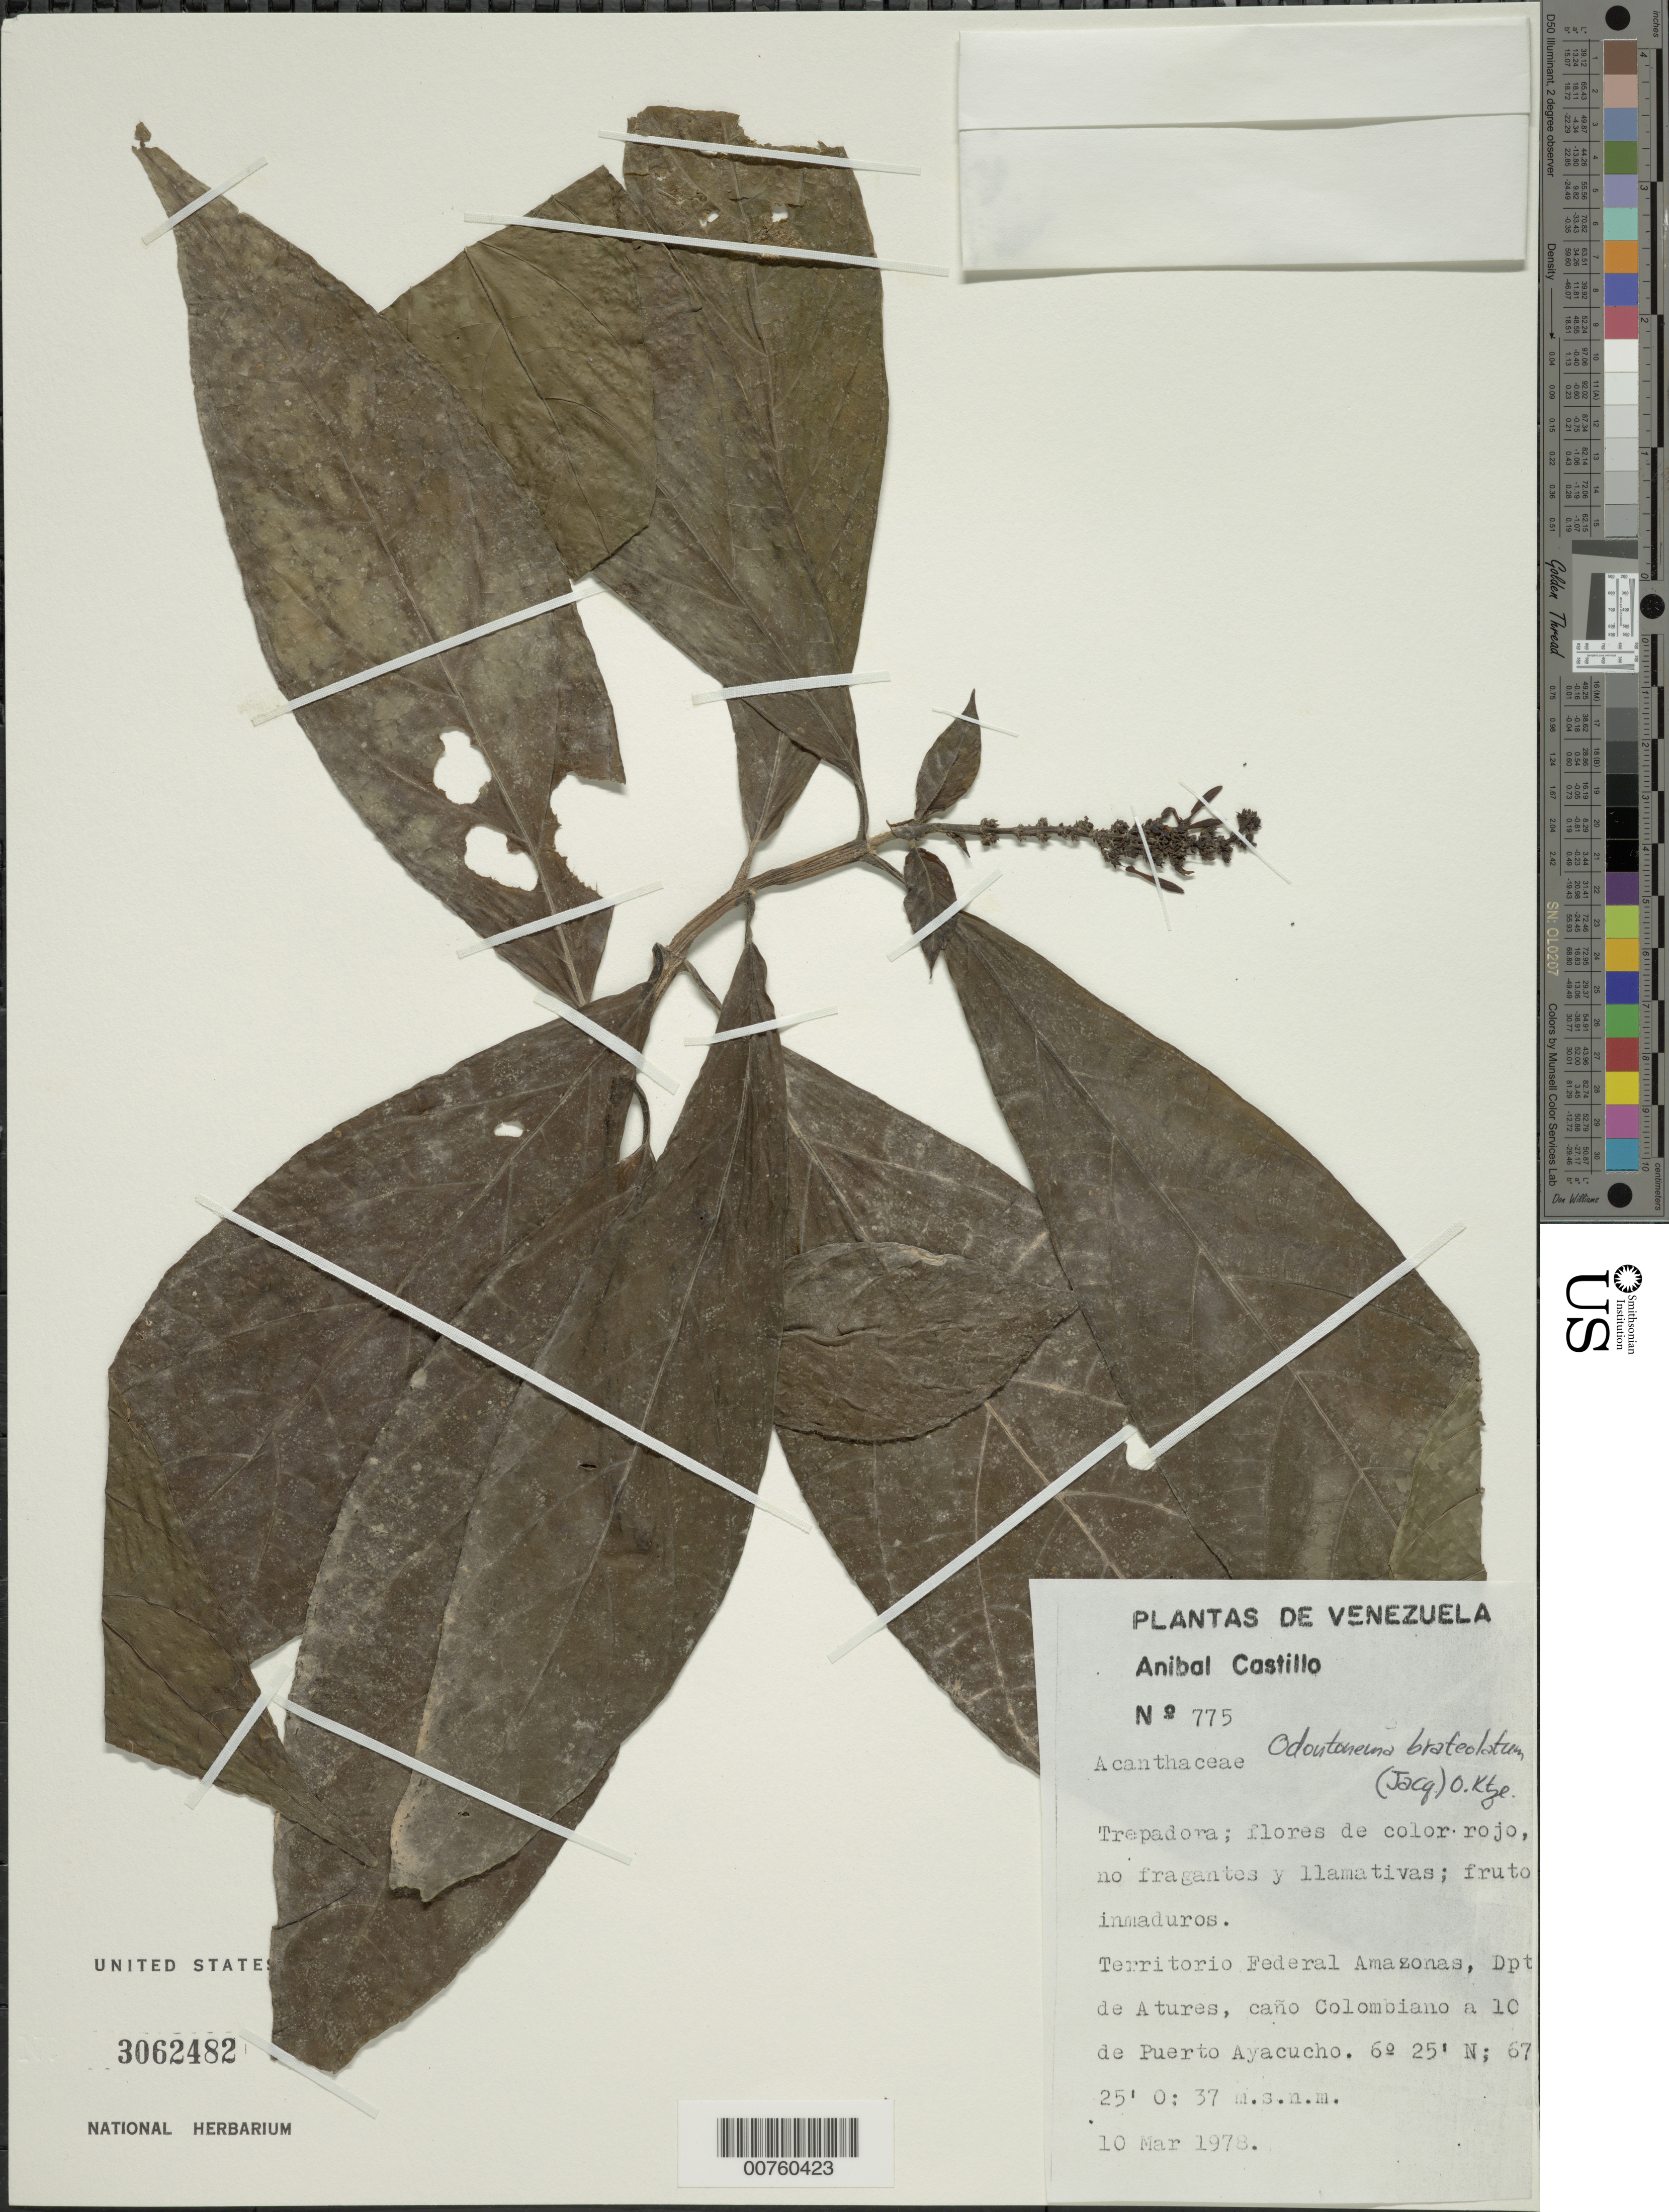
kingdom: Plantae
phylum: Tracheophyta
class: Magnoliopsida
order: Lamiales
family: Acanthaceae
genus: Odontonema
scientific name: Odontonema bracteolatum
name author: (Jacq.) Kuntze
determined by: Wasshausen, Dieter C., (BOT), Smithsonian Institution - National Museum of Natural History (UNITED STATES)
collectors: A. Castillo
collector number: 775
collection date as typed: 10-Mar-78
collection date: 1978-03-10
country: Venezuela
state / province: Amazonas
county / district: Atures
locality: Puerto Ayacucho, 9-10 km from; Caño Colombiano via La Reforma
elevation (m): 37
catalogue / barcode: US 3062482